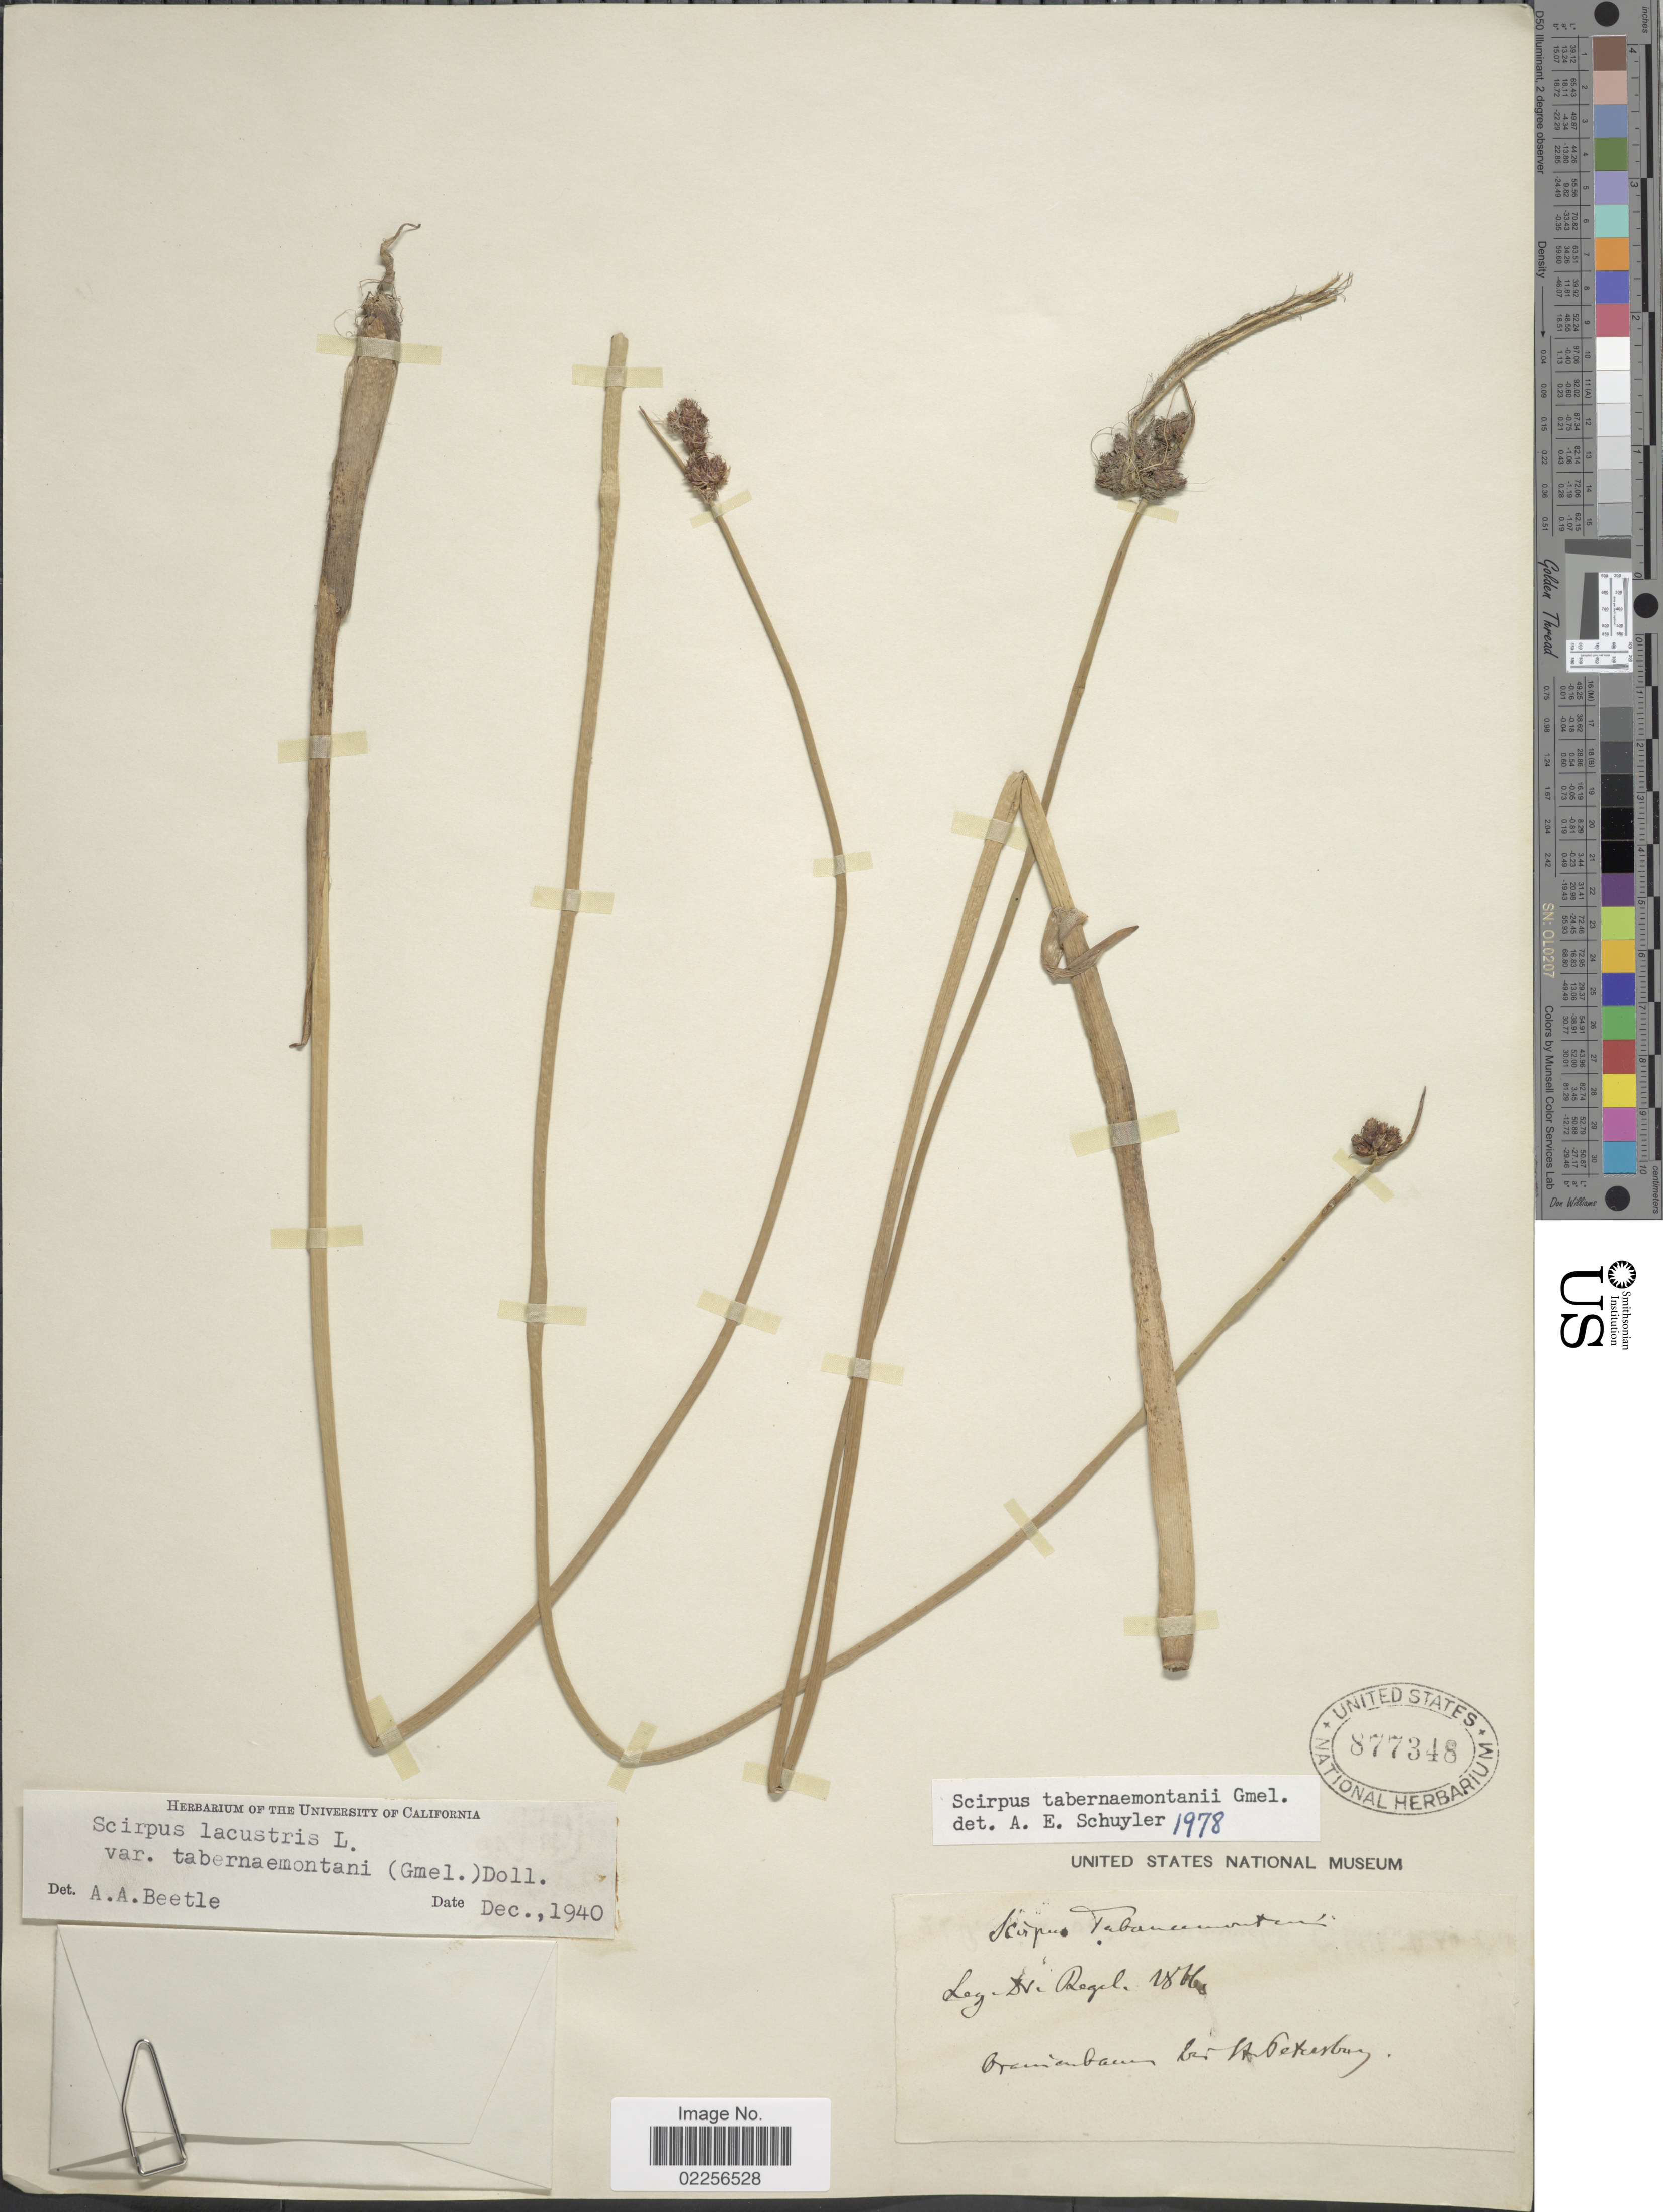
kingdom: Plantae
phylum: Tracheophyta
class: Liliopsida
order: Poales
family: Cyperaceae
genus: Schoenoplectus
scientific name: Schoenoplectus tabernaemontani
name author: (C.C. Gmel.) Palla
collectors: Regel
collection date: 1866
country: Russian Federation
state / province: St. Petersburg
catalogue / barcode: US 877348